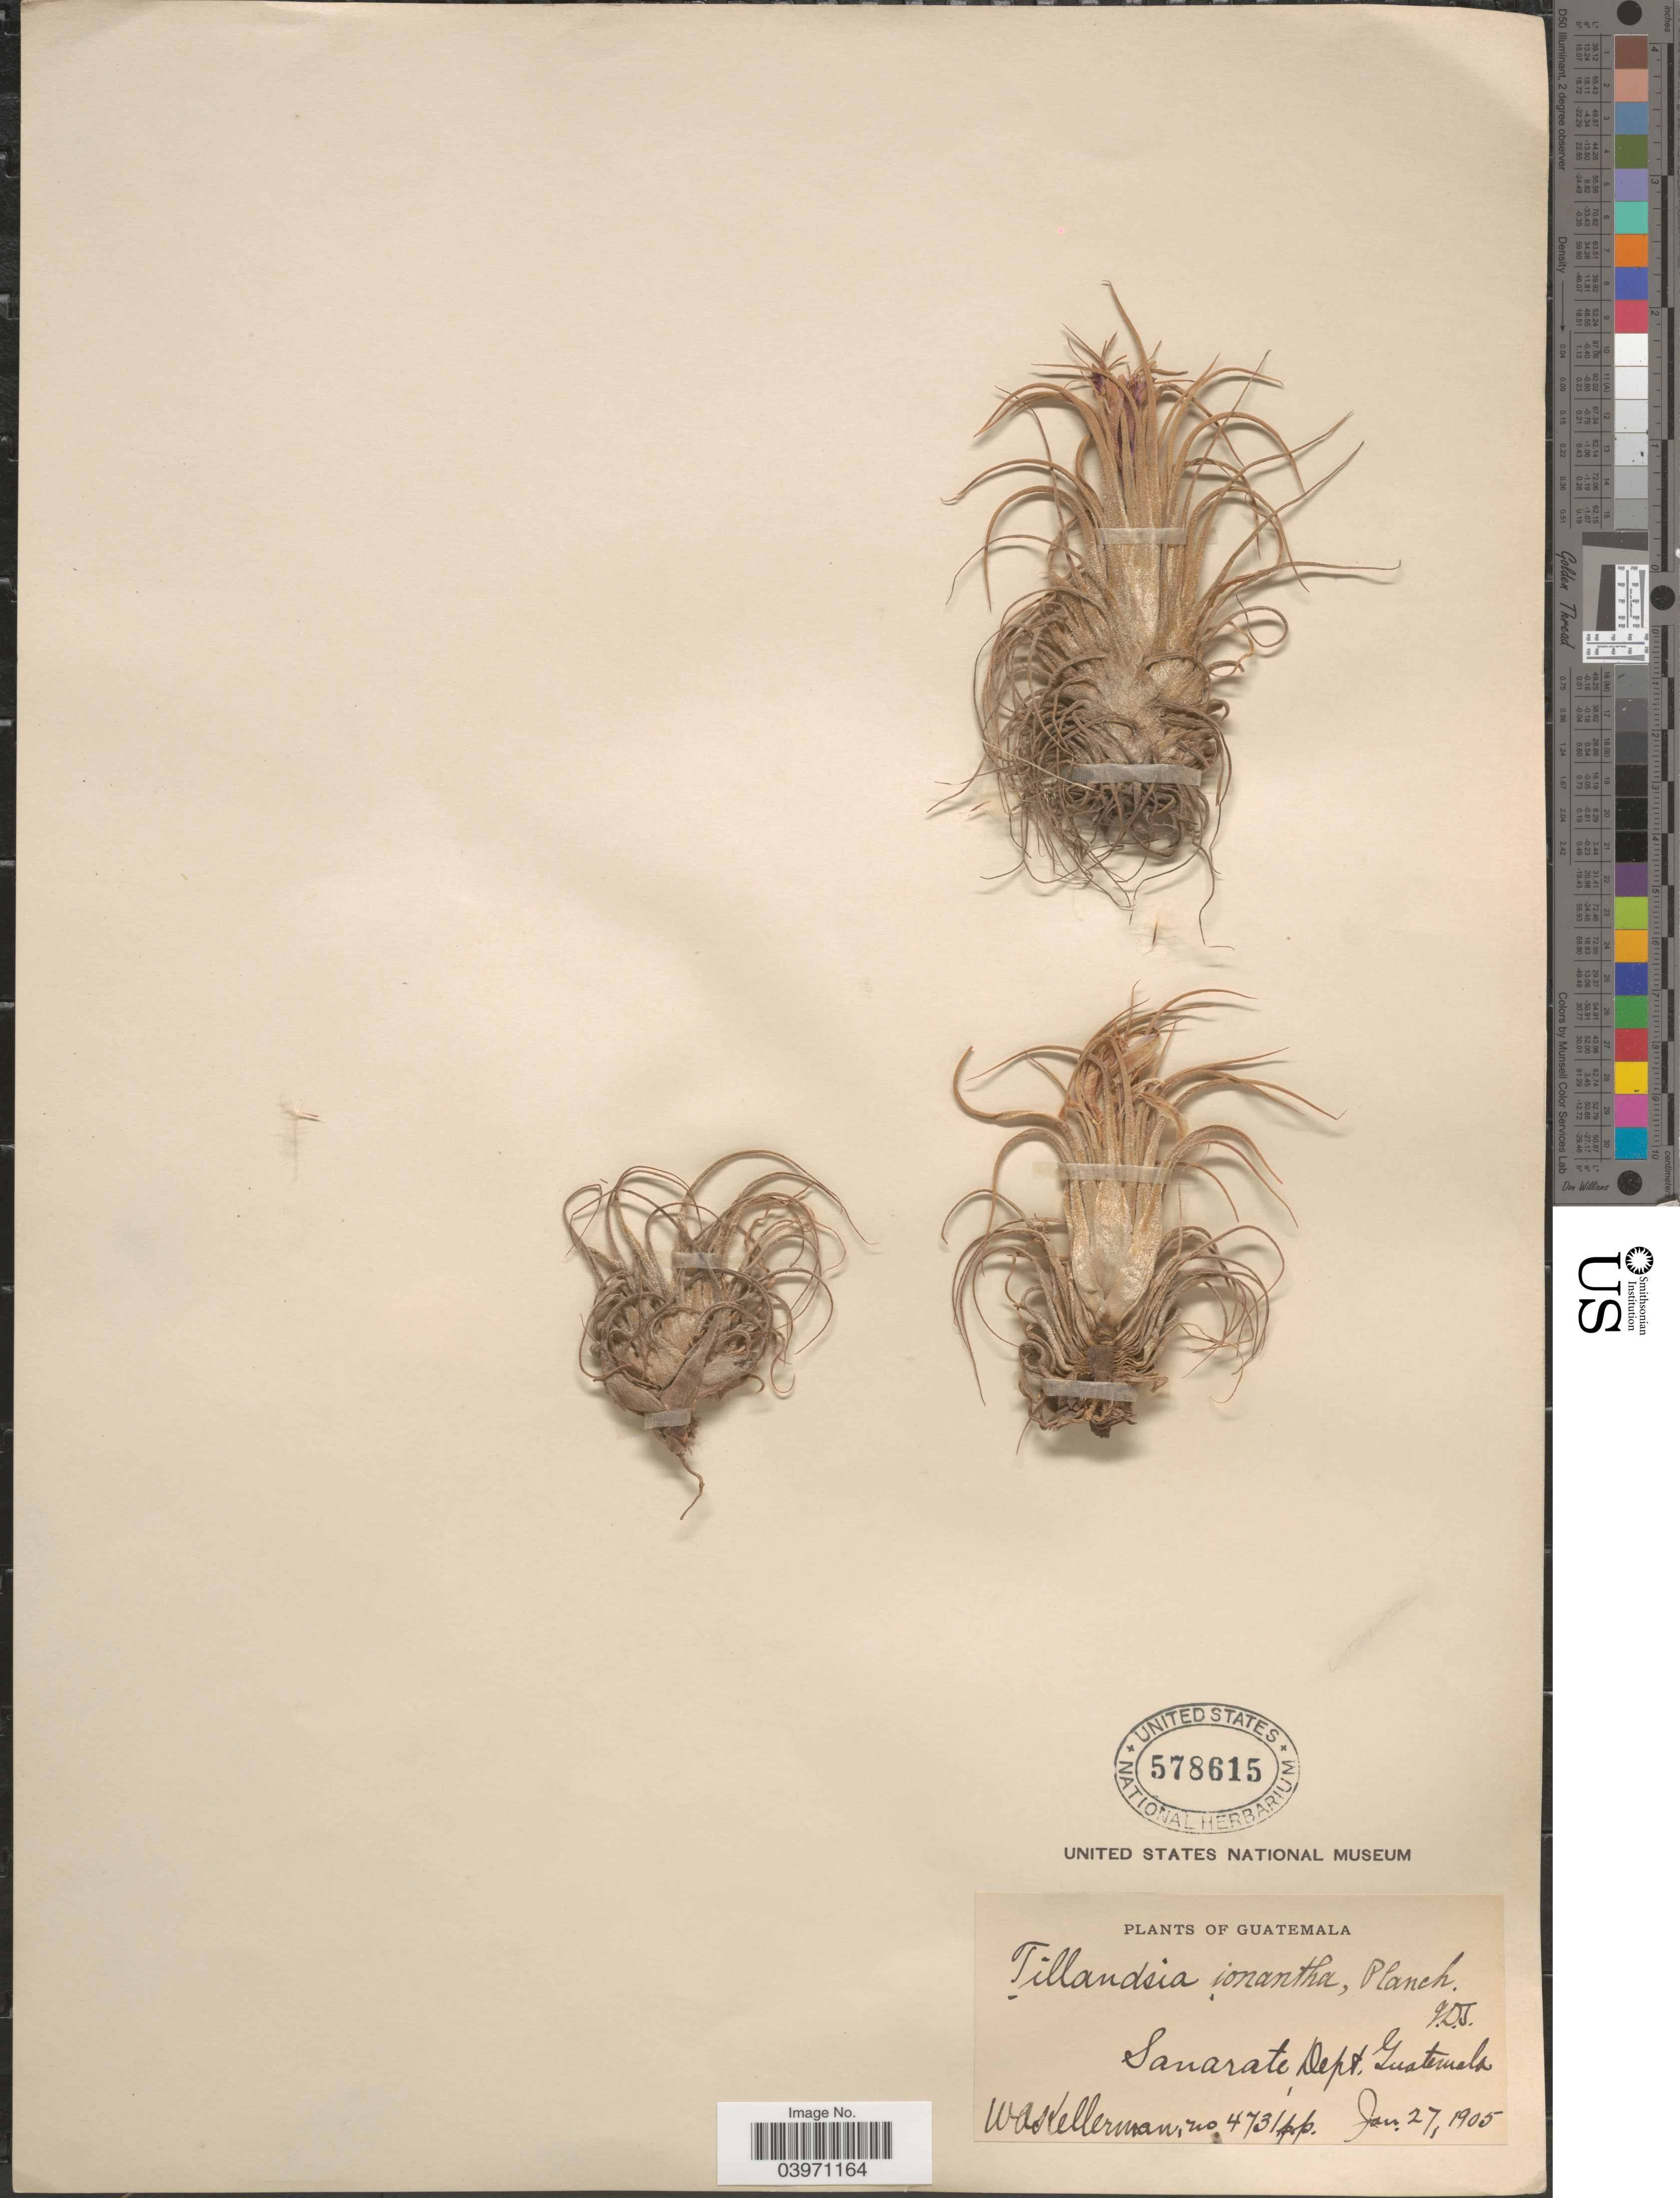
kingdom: Plantae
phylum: Tracheophyta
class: Liliopsida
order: Poales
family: Bromeliaceae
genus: Tillandsia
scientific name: Tillandsia ionantha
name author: Planch.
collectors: W. Kellerman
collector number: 4731p.p.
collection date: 1905-01-27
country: Guatemala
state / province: Guatemala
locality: Sanarate, Dept. Guatemala.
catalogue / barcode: US 578615